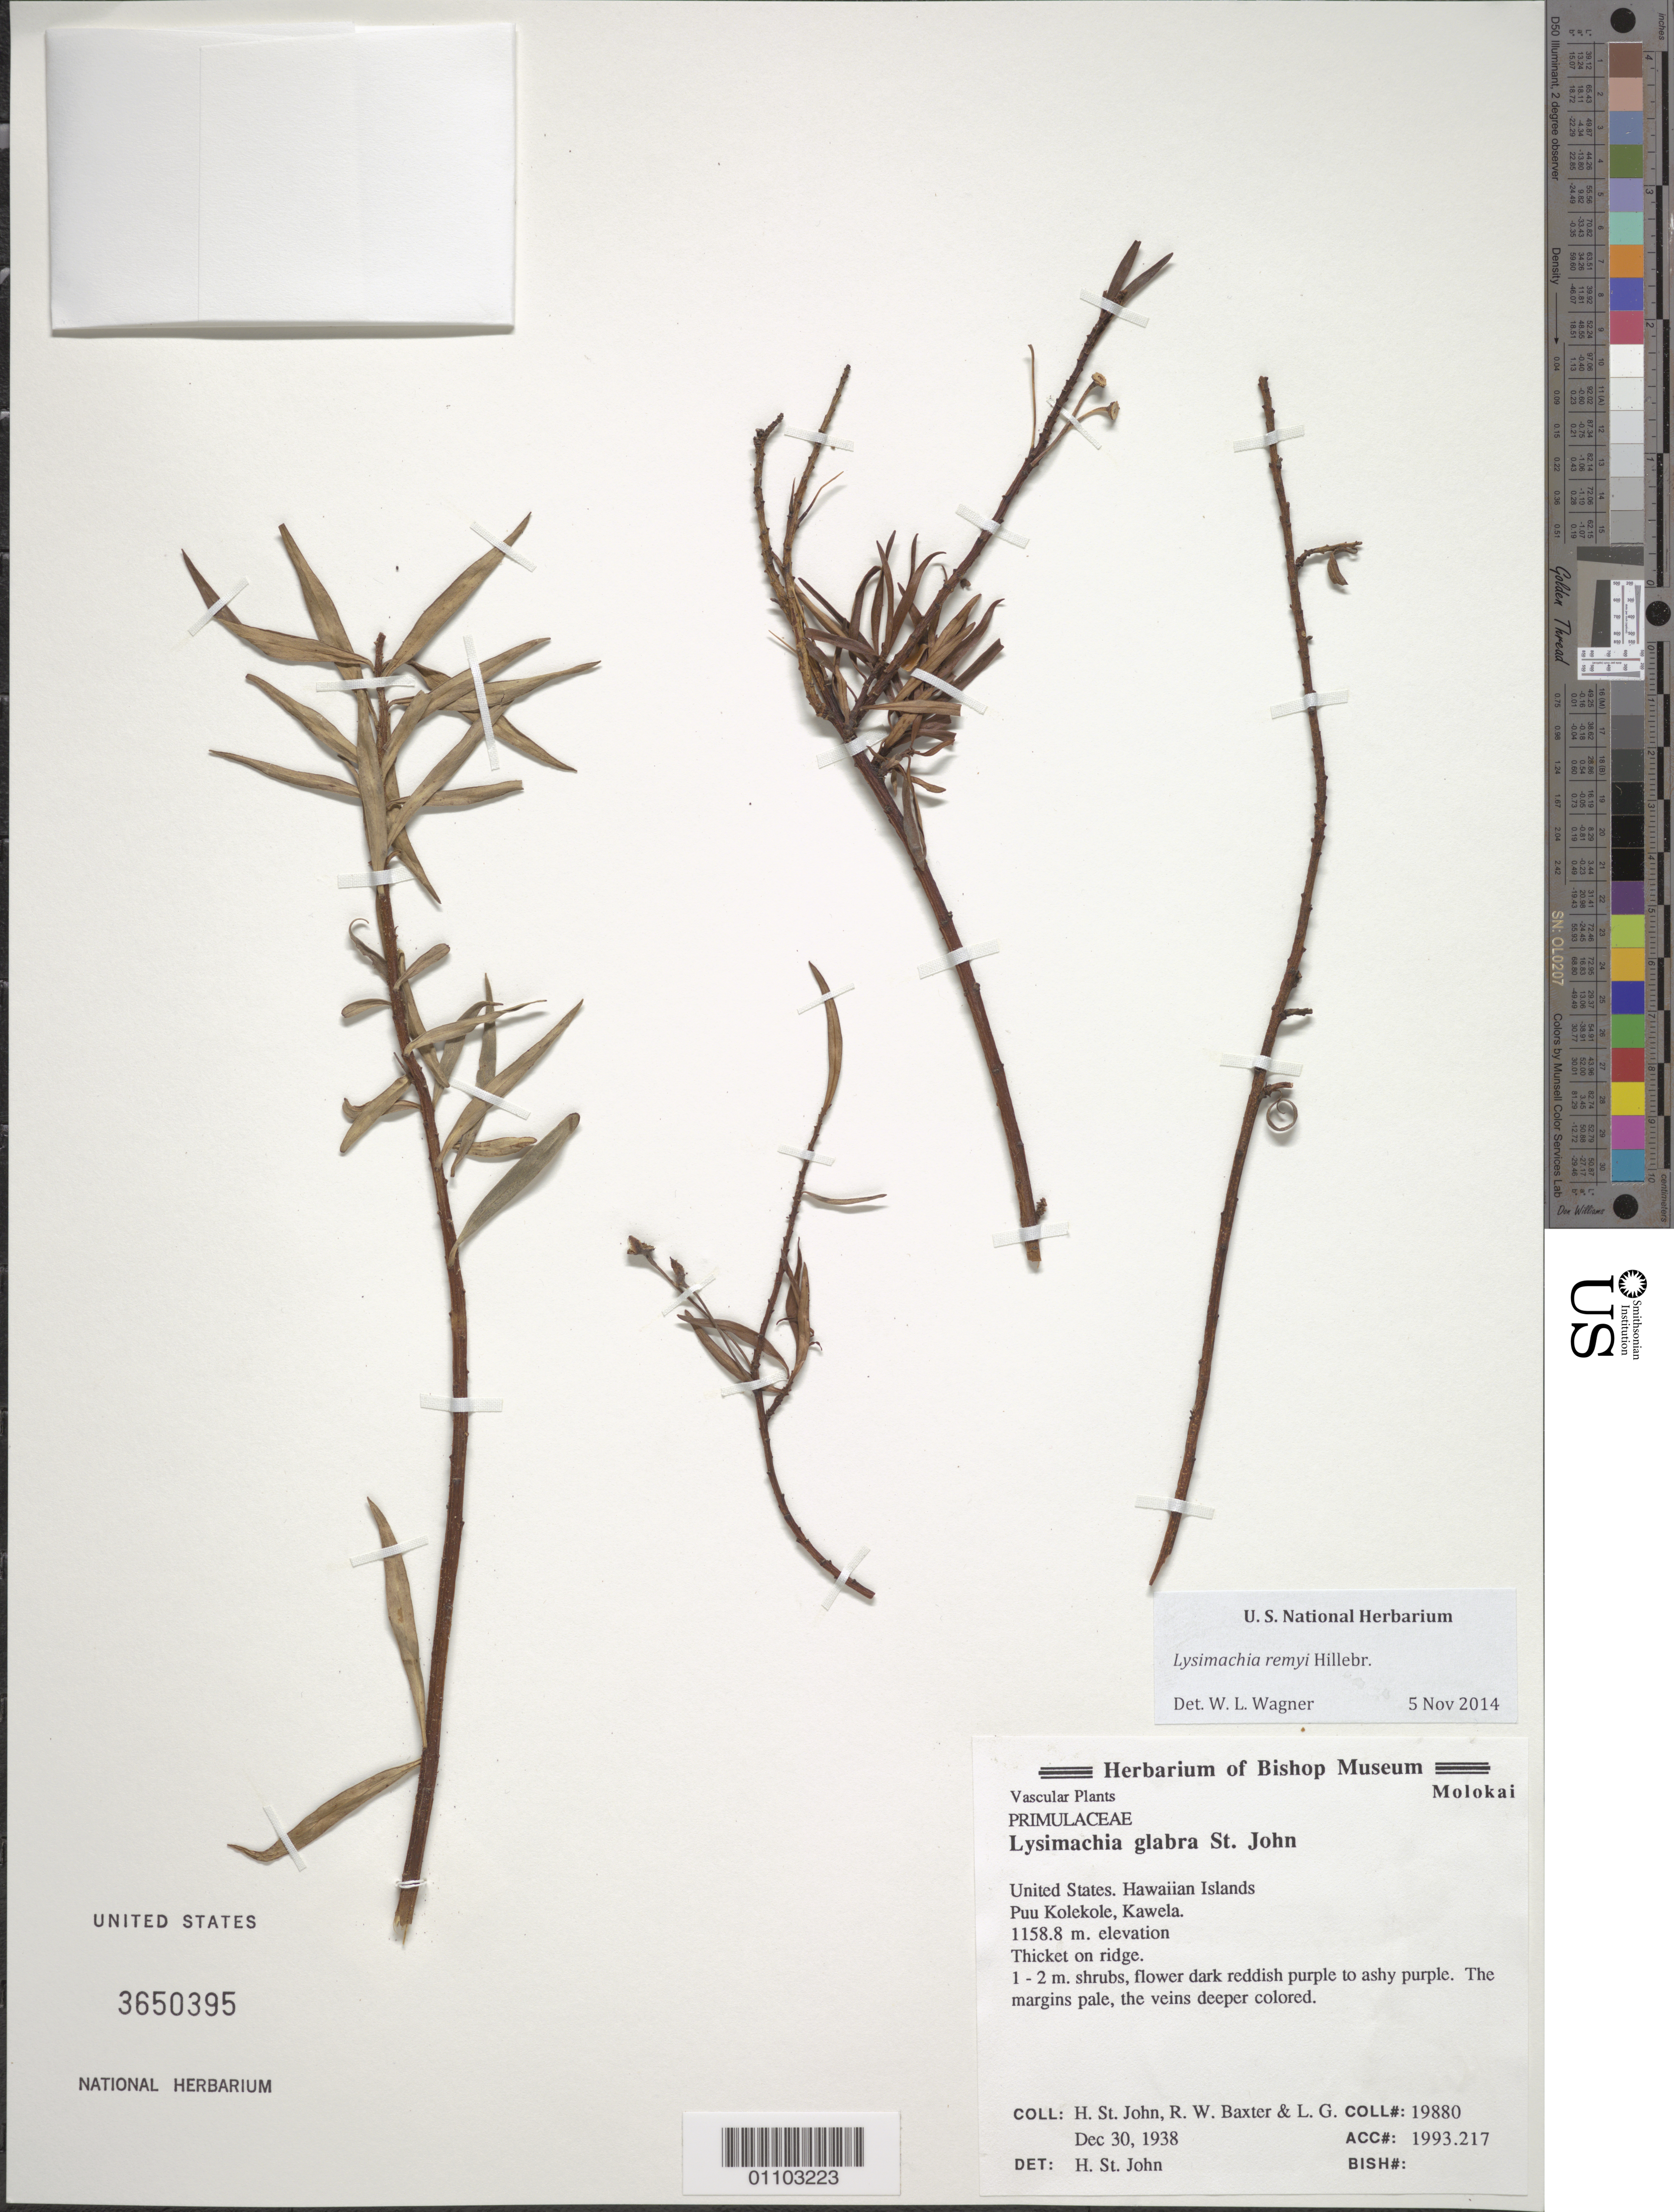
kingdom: Plantae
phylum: Tracheophyta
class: Magnoliopsida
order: Ericales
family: Primulaceae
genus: Lysimachia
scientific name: Lysimachia remyi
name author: Hillebr.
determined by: Wagner, W. L., (BOT), Smithsonian Institution - National Museum of Natural History (UNITED STATES)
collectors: H. St. John & L. G. Williams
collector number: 19880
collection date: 1938-12-30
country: United States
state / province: Hawaii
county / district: Maui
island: Moloka'i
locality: Kawela. Puu Kolekole.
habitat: Thicket on ridge, 1-2 m shrubs.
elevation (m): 1158.8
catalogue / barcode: US 3650395